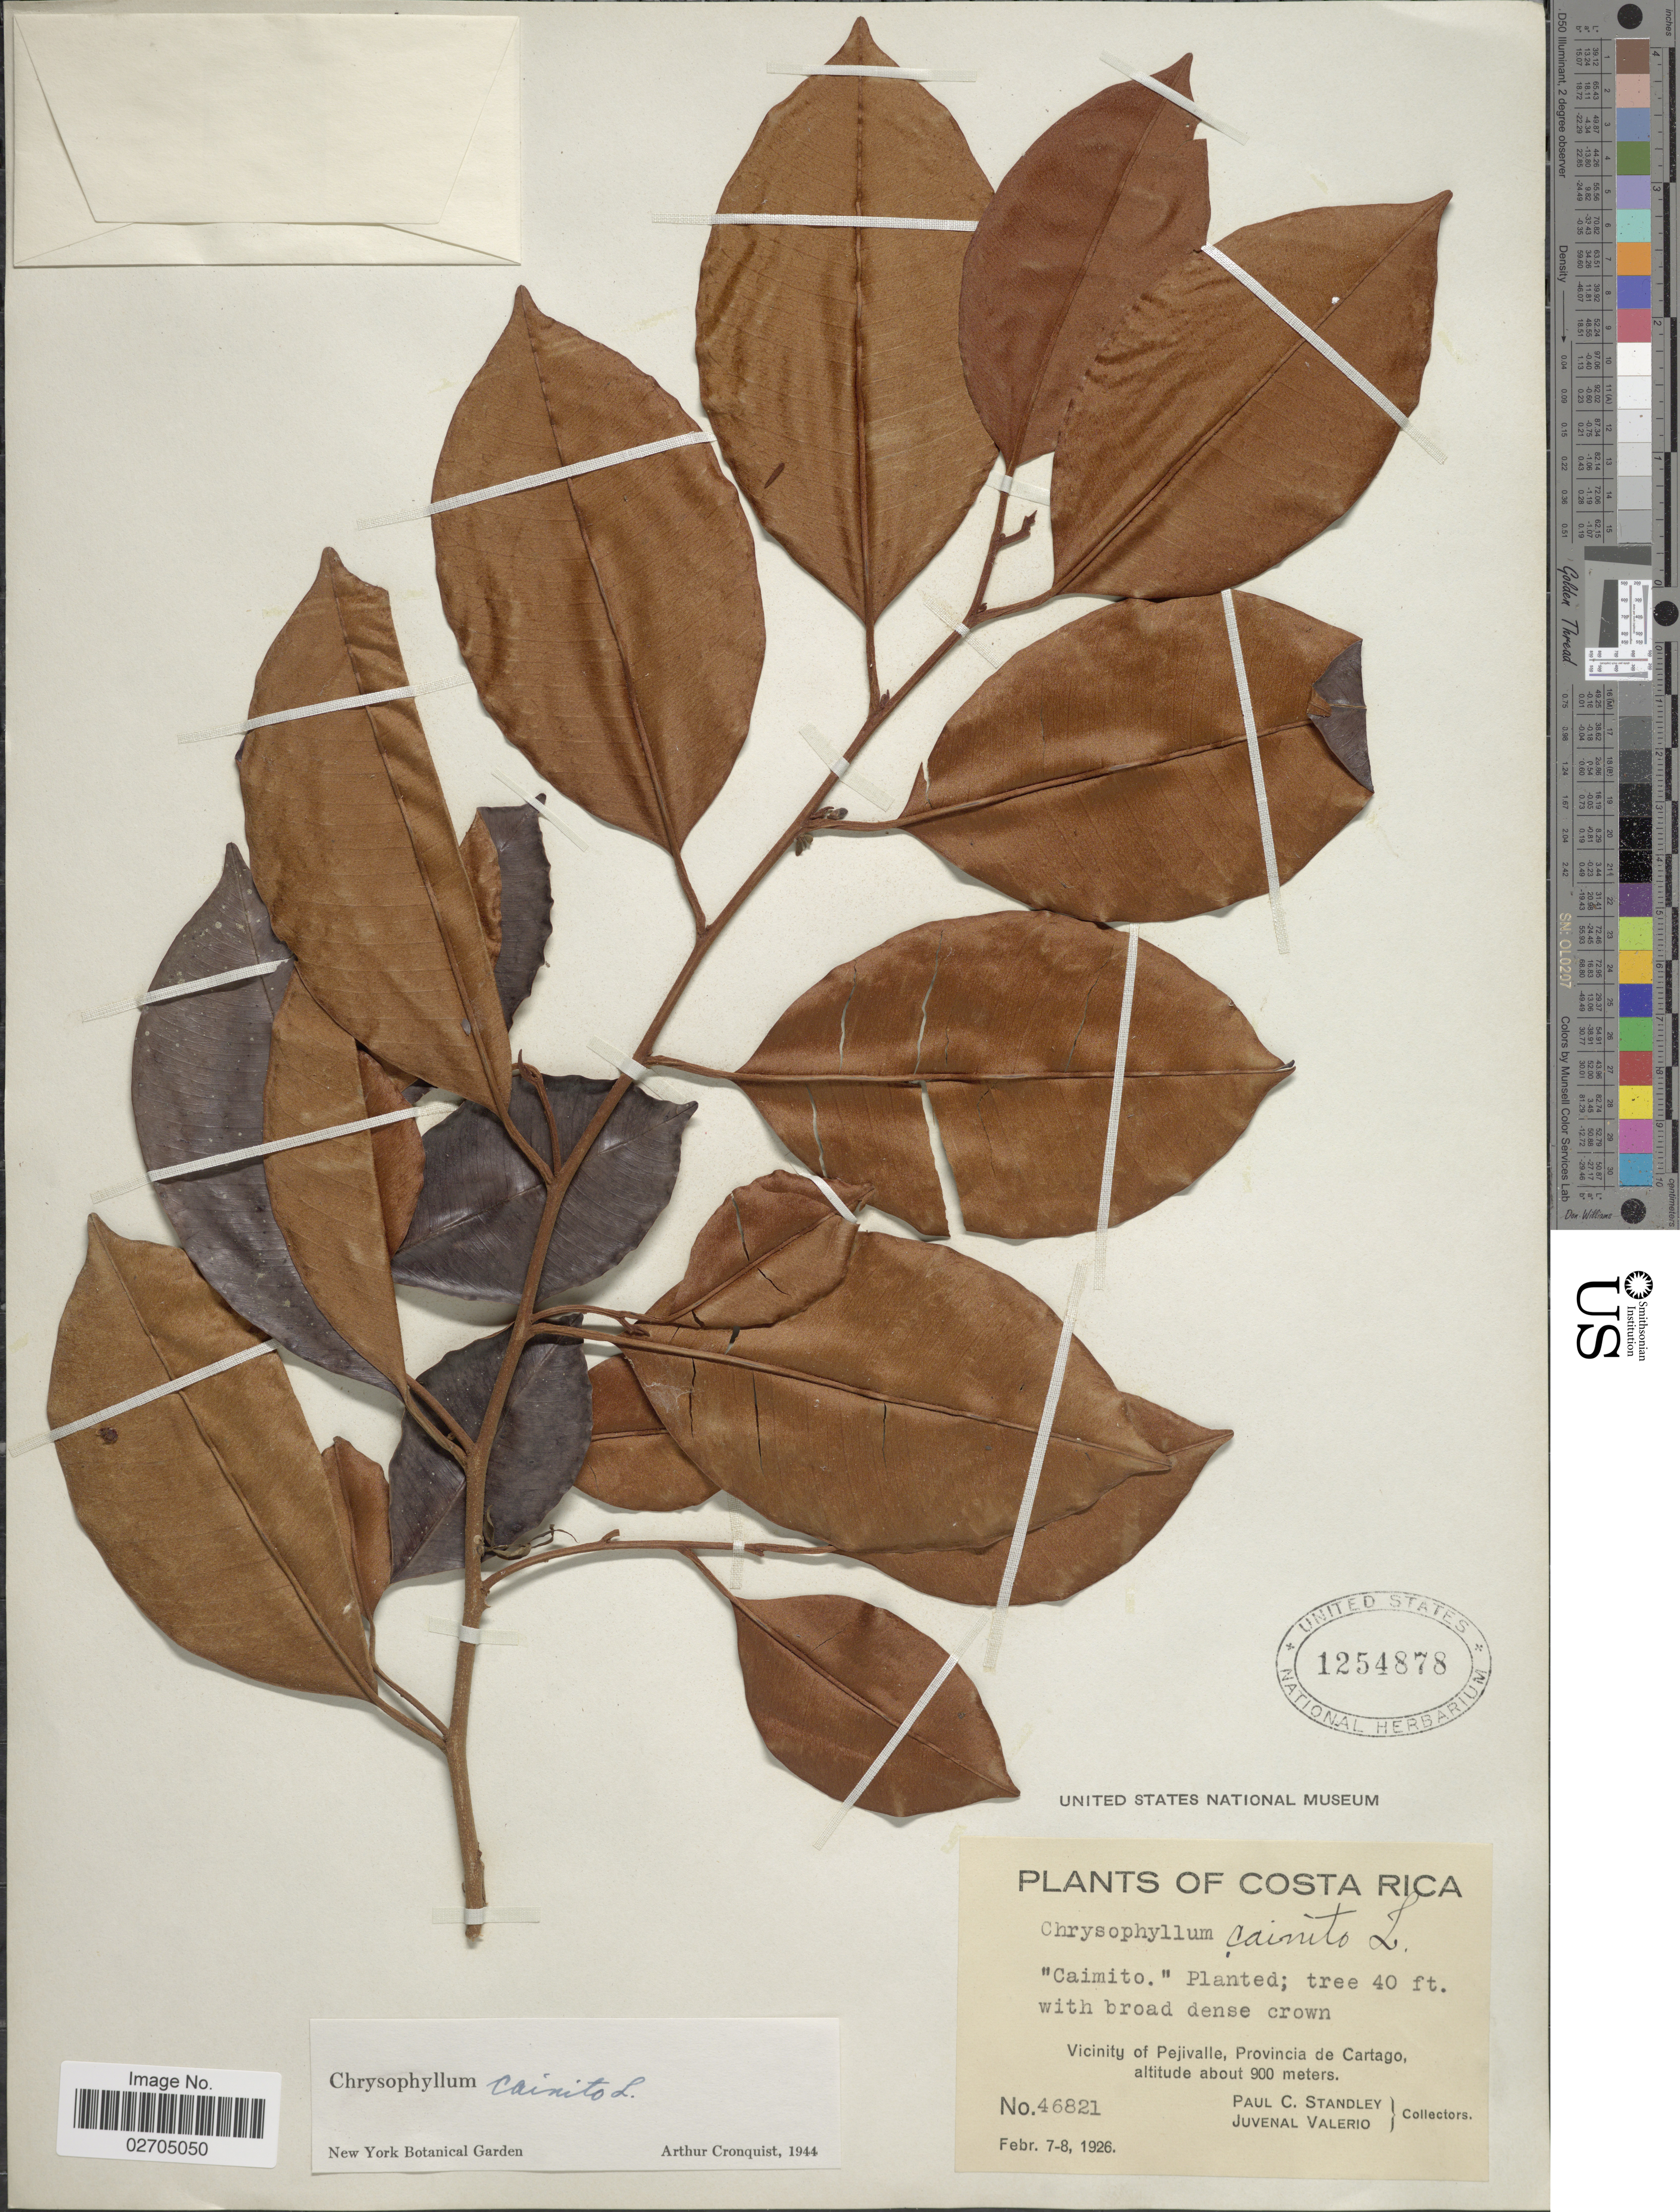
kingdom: Plantae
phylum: Tracheophyta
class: Magnoliopsida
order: Ericales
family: Sapotaceae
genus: Chrysophyllum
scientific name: Chrysophyllum cainito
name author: L.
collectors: P. C. Standley & J. Valerio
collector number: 46821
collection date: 1926-02-07/1926-02-08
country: Costa Rica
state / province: Cartago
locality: Vicinity of Pejivalle.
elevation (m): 900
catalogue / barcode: US 1254878